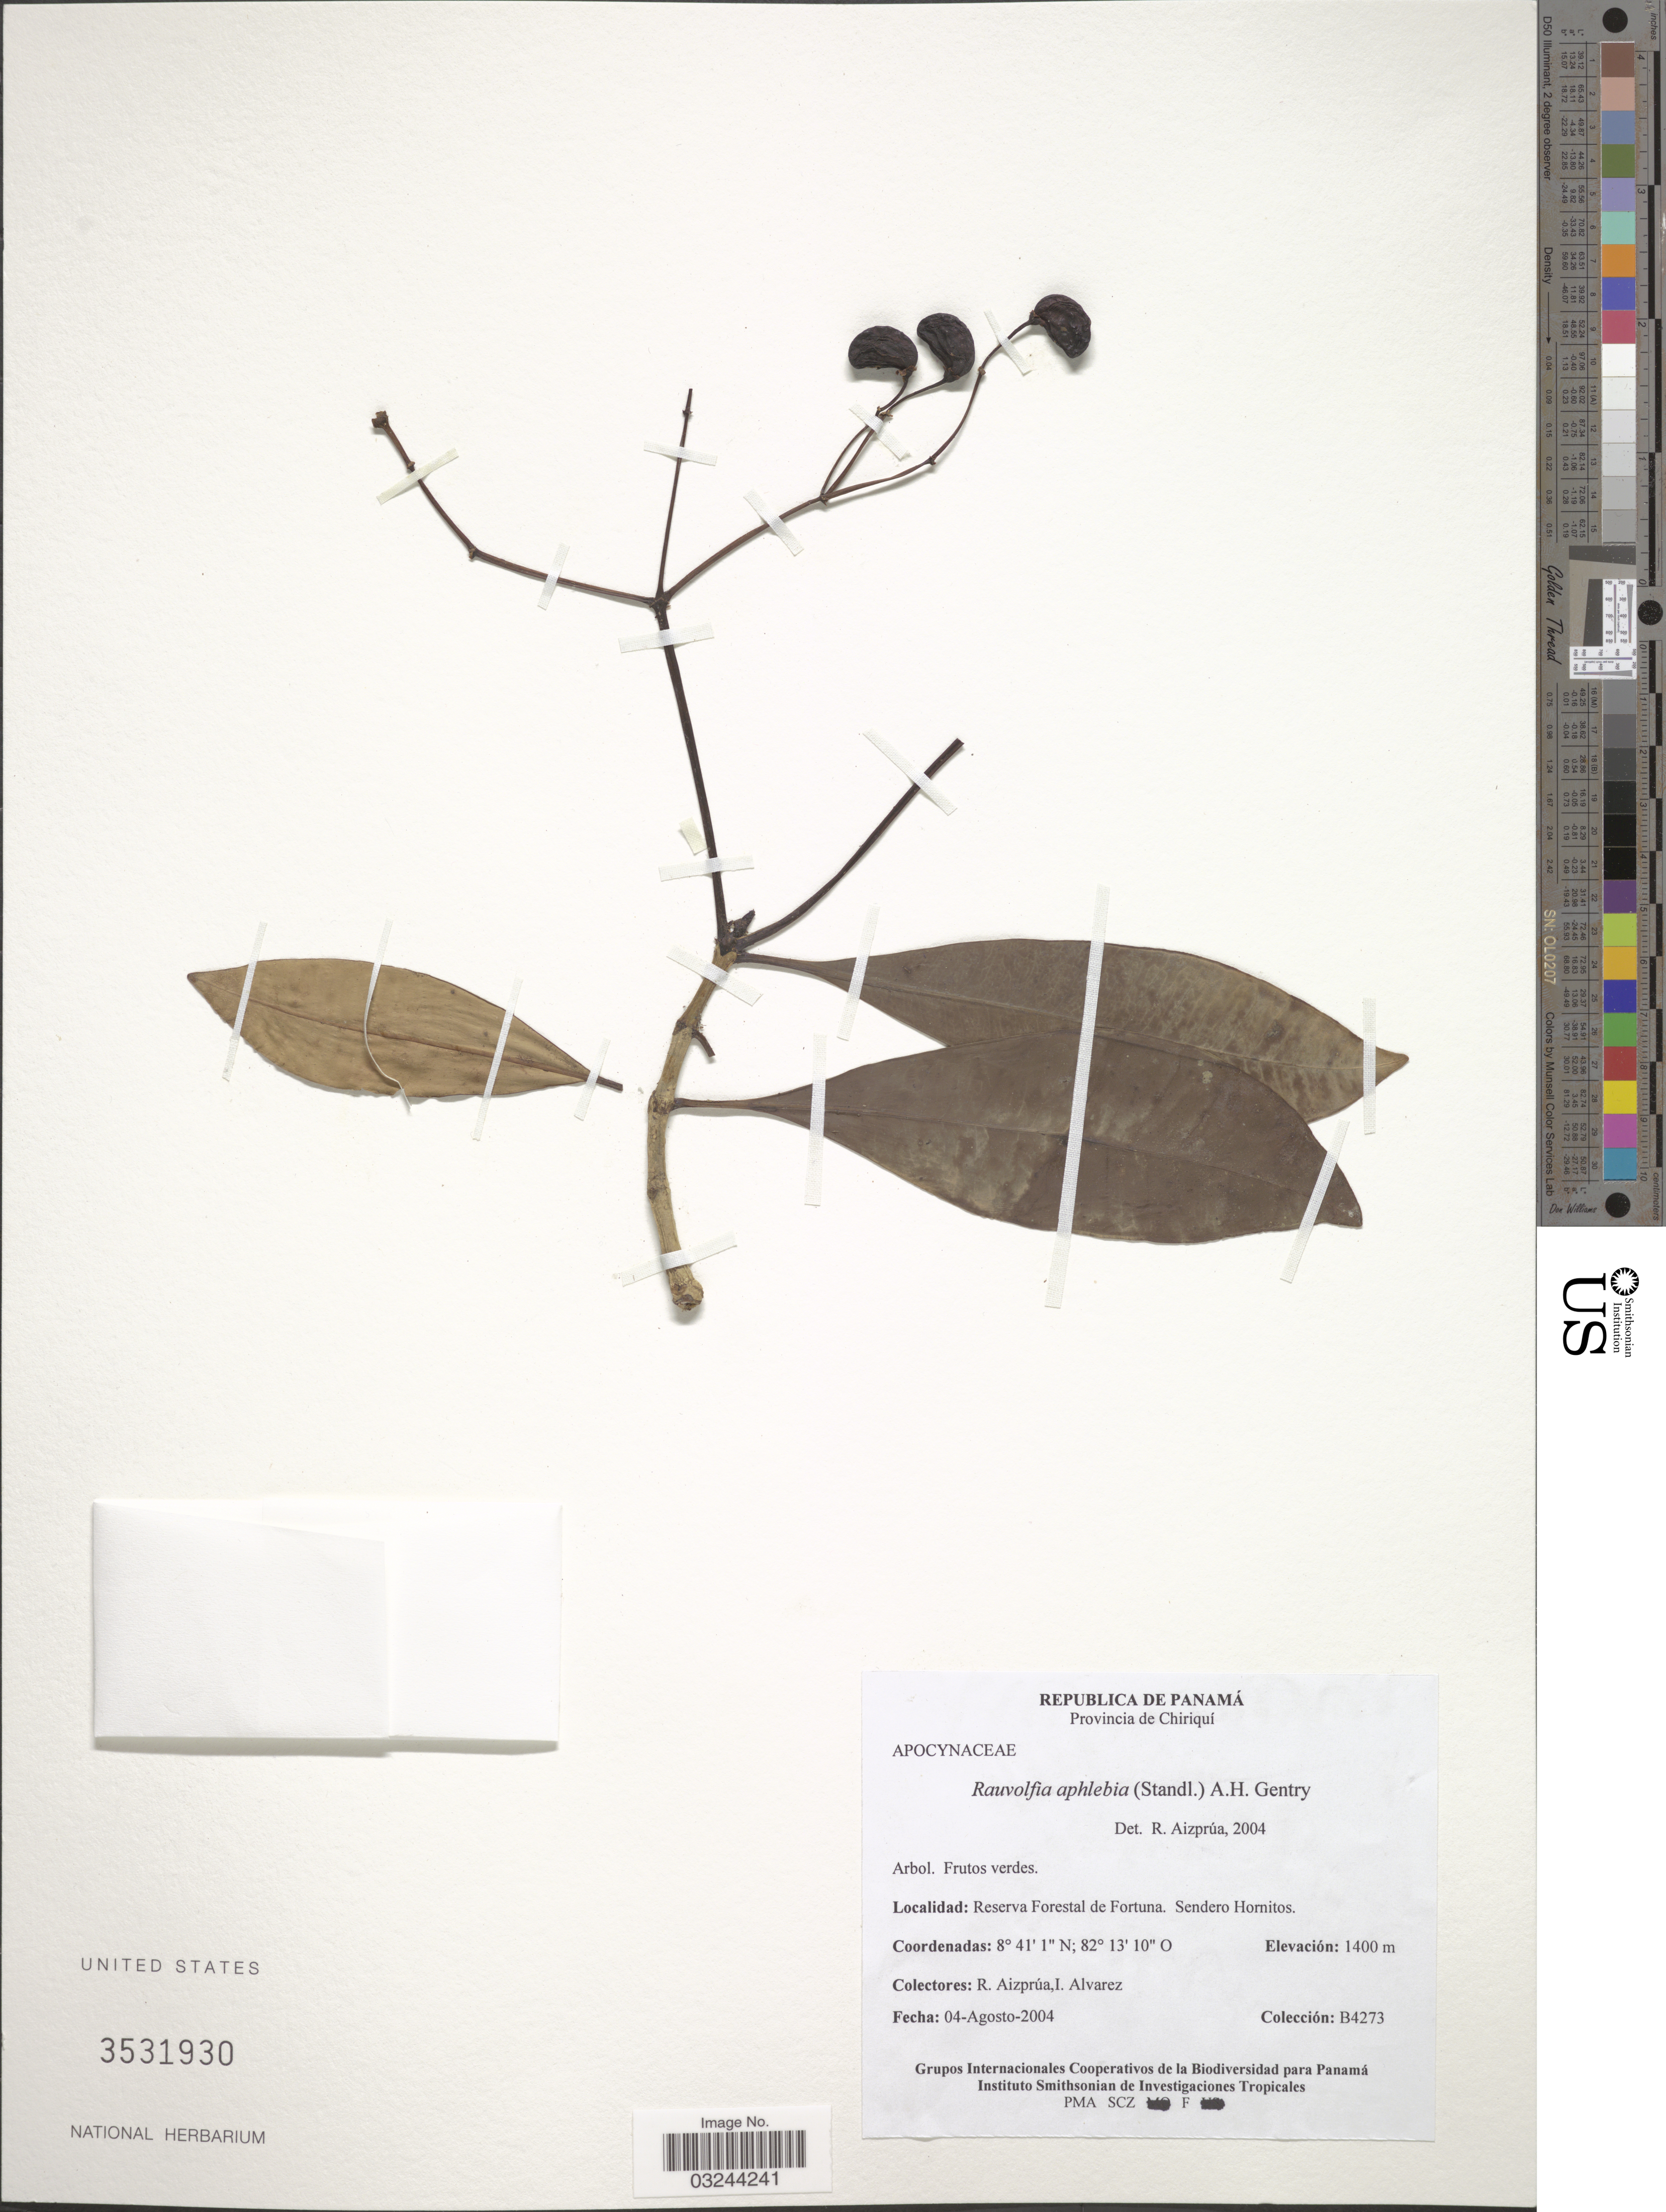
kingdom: Plantae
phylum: Tracheophyta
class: Magnoliopsida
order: Gentianales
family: Apocynaceae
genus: Rauvolfia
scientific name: Rauvolfia aphlebia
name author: (Standl.) A.H. Gentry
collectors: R. Aizprúa & I. Alvarez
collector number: B4273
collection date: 2004-08-04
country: Panama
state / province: Chiriqui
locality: Reserva Forestal de Fortuna. Sendero Hornitos.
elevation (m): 1400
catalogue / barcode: US 3531930